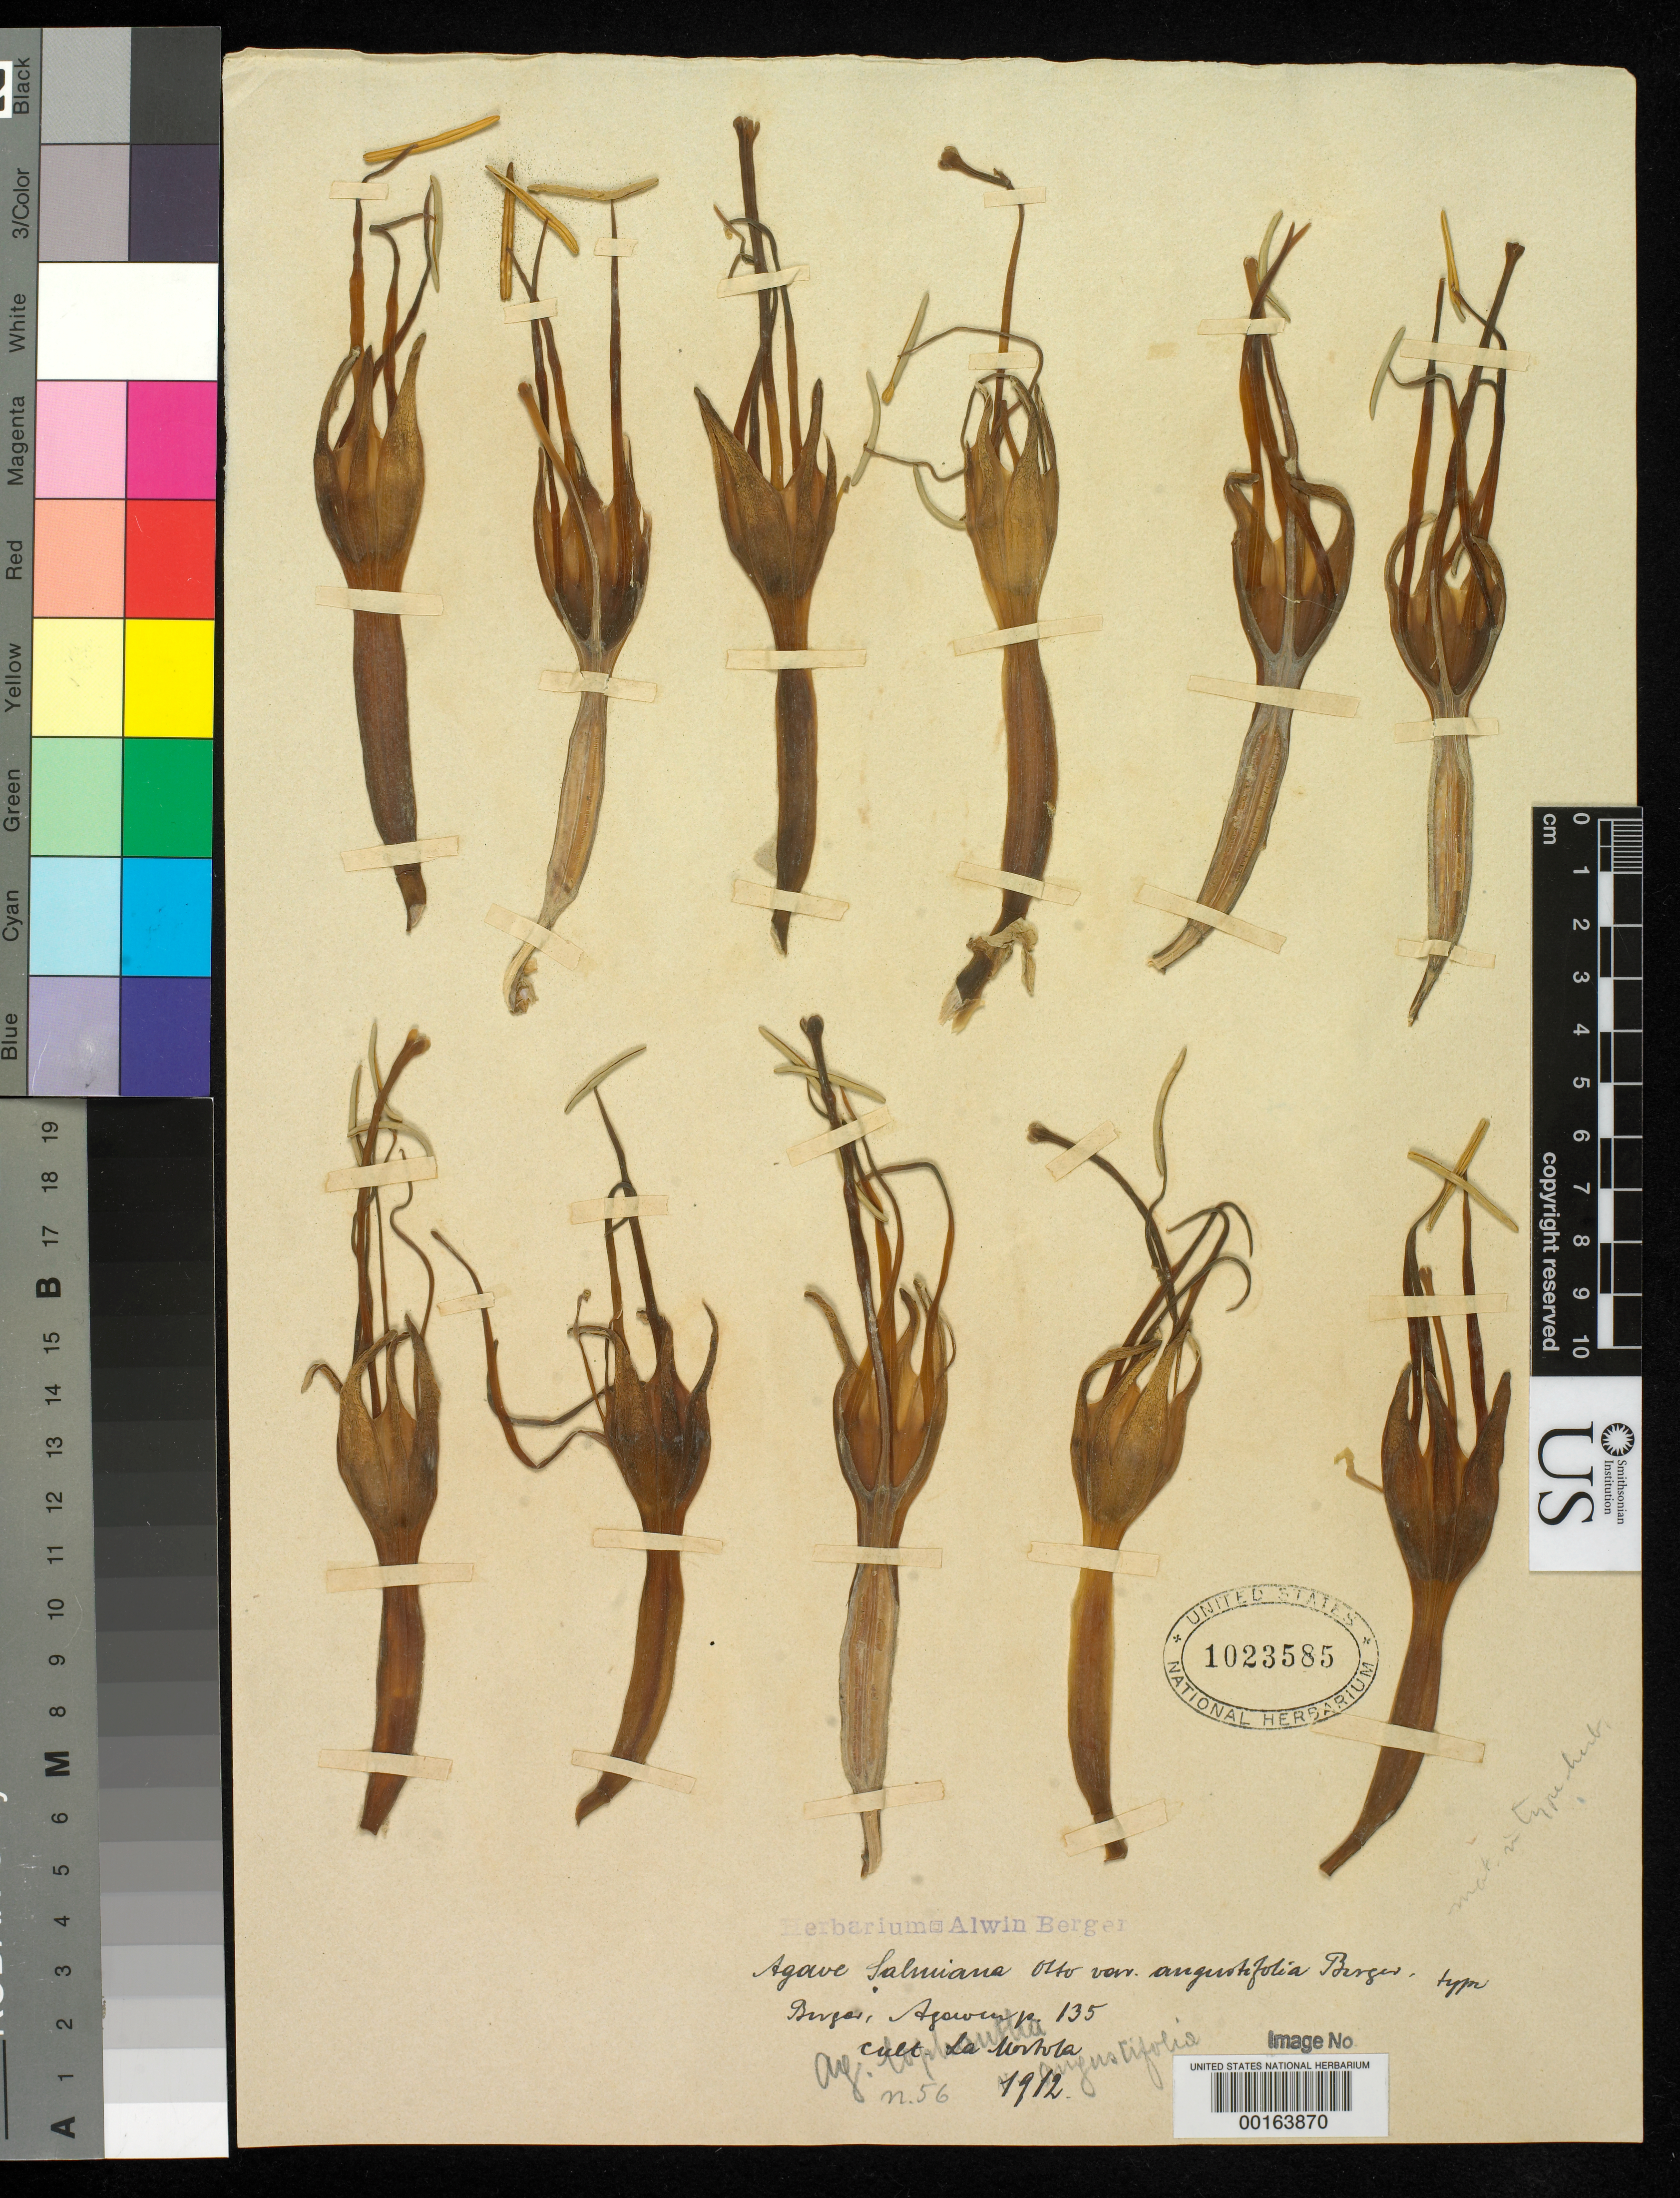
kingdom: Plantae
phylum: Tracheophyta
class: Liliopsida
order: Asparagales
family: Asparagaceae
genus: Agave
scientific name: Agave salmiana var. angustifolia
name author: A. Berger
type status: Syntype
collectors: A. Berger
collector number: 56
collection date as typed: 1912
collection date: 1912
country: Mexico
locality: Cultivated at La Mortola, Italy.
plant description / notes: No specimens cited in protologue; several sheets at US annotated "type" (apparently by Berger), duplicates with collection date of 6 VIII 1909 cited by Gentry as type.; Specimen ex herbarium Alwin Berger.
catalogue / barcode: US 1023585